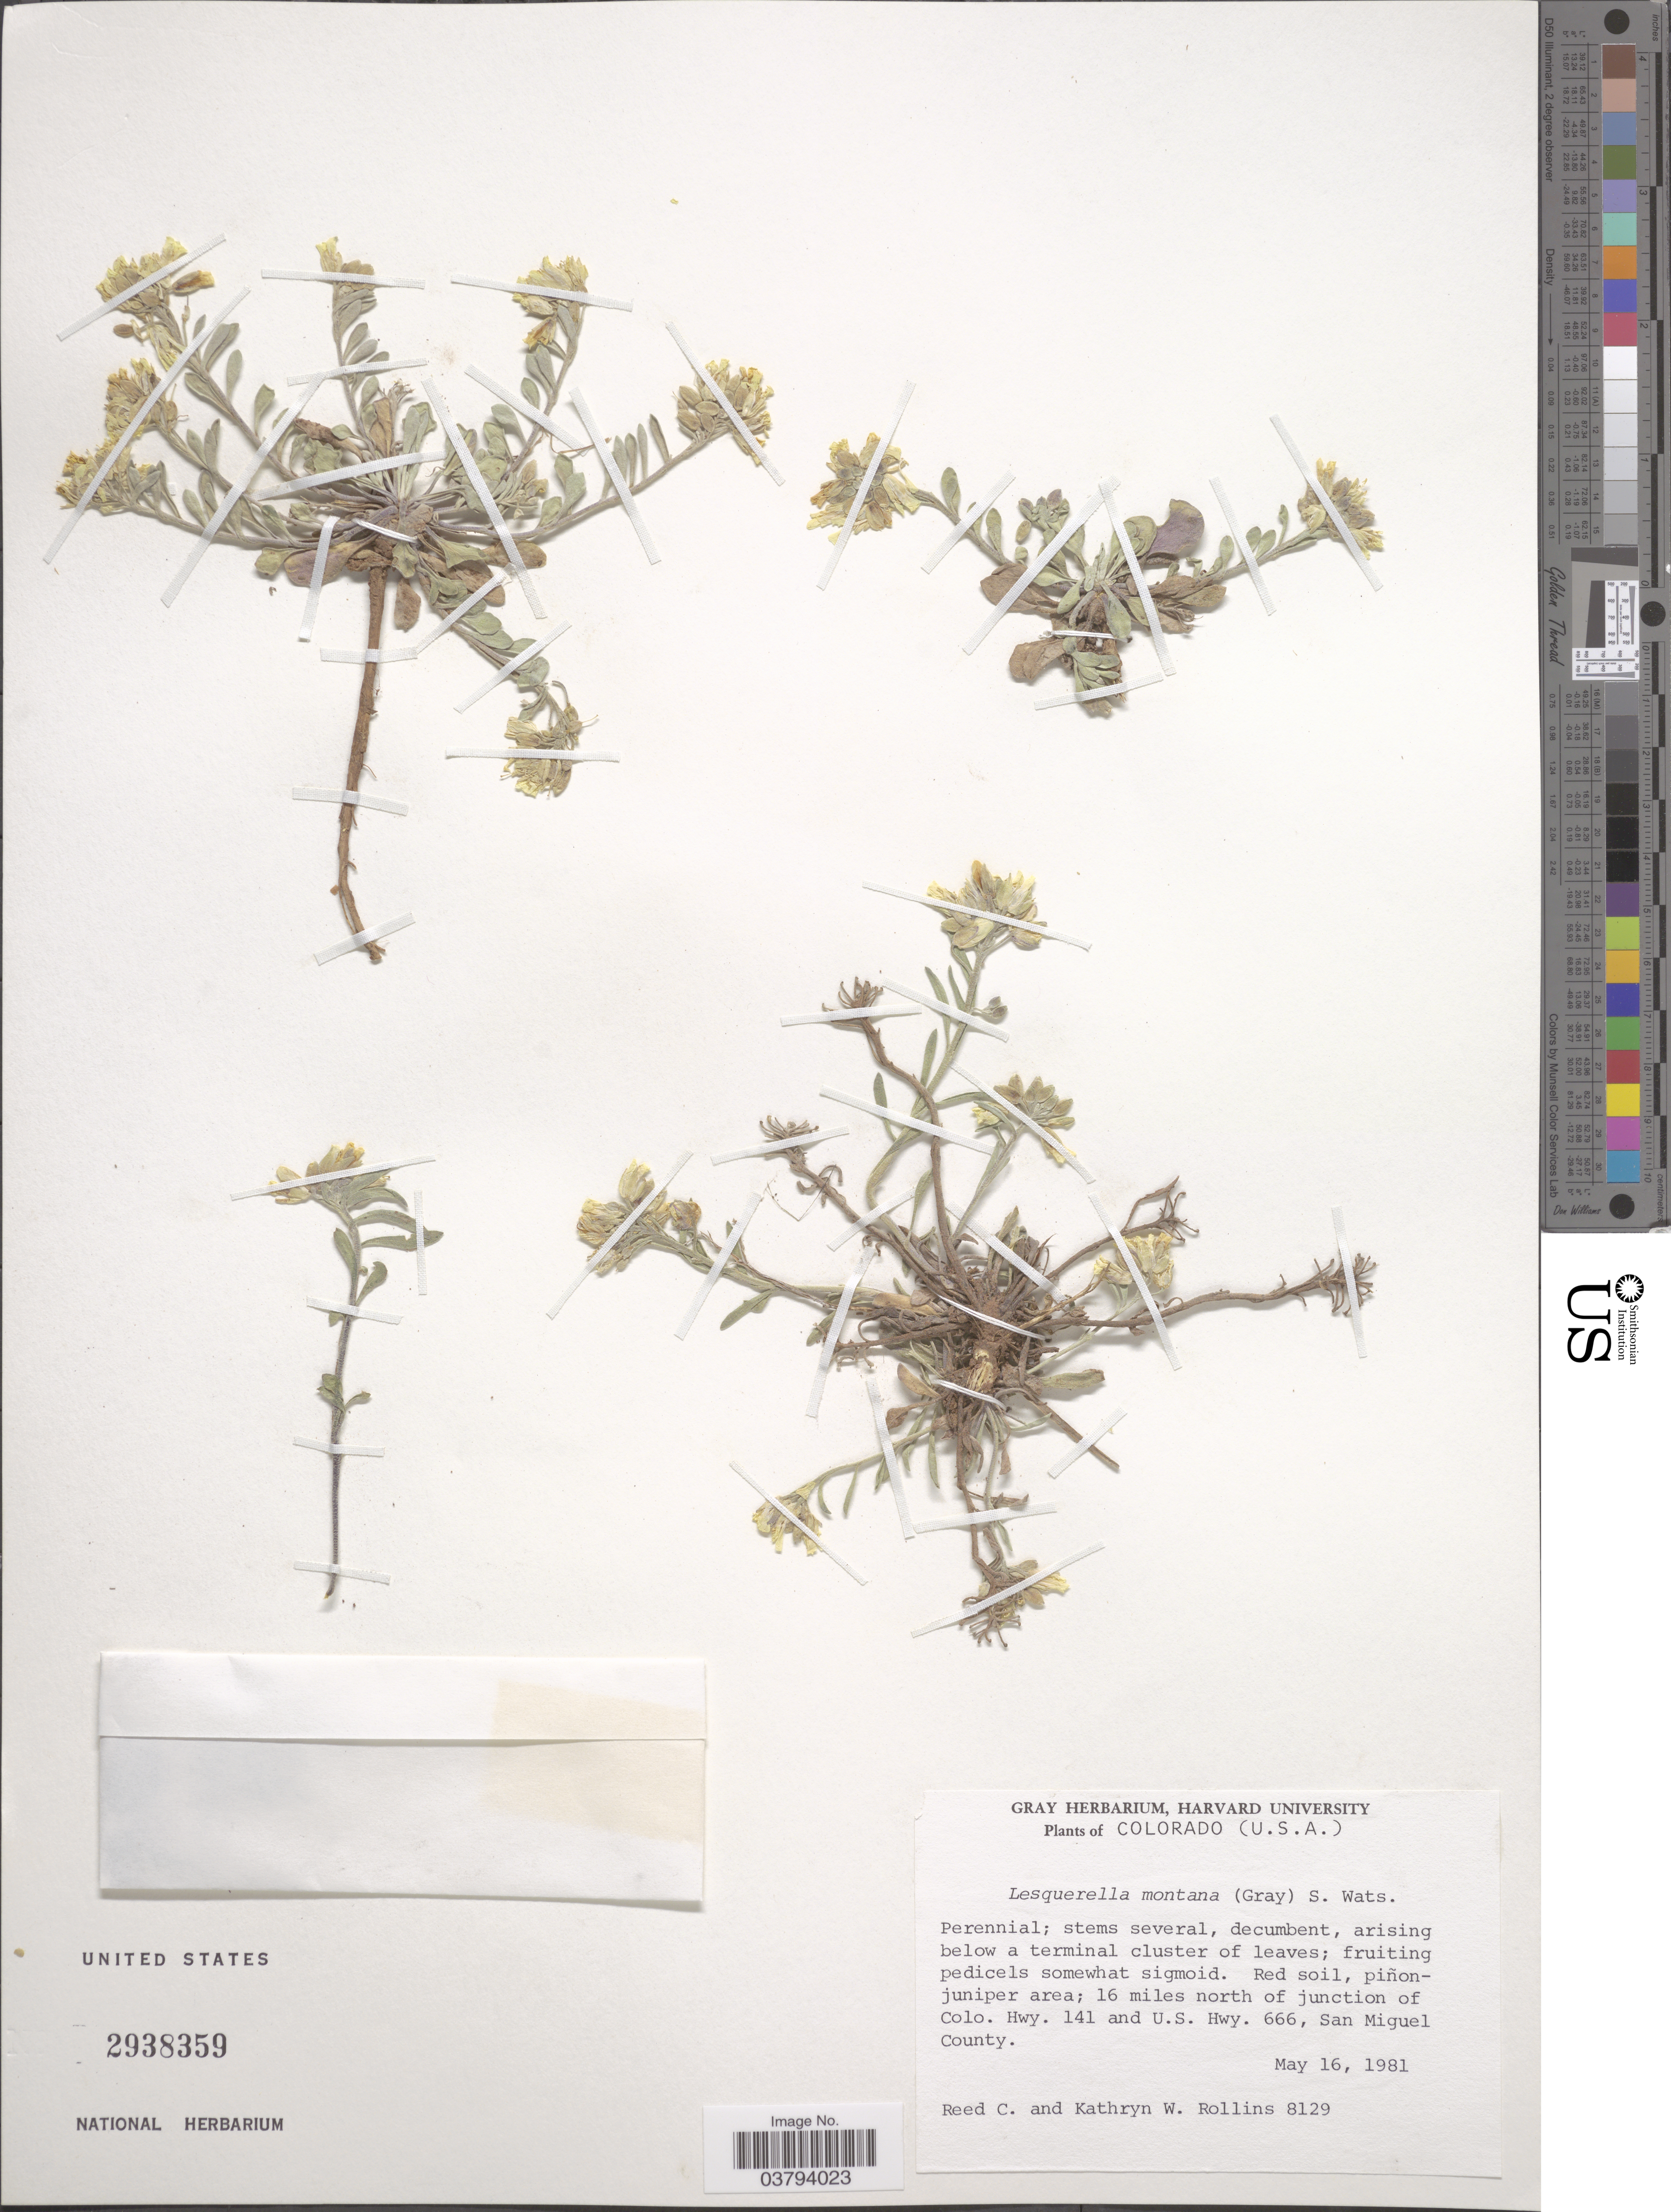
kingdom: Plantae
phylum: Tracheophyta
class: Magnoliopsida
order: Brassicales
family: Brassicaceae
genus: Lesquerella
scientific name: Lesquerella montana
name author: (A. Gray) S. Watson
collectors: R. C. Rollins & K. W. Rollins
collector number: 8129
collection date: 1981-05-16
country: United States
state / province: Colorado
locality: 16 miles north of junction of Colo. Hwy. 141 and U.S. Hwy. 666, San Miguel County.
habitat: pinon-juniper area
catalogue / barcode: US 2938359